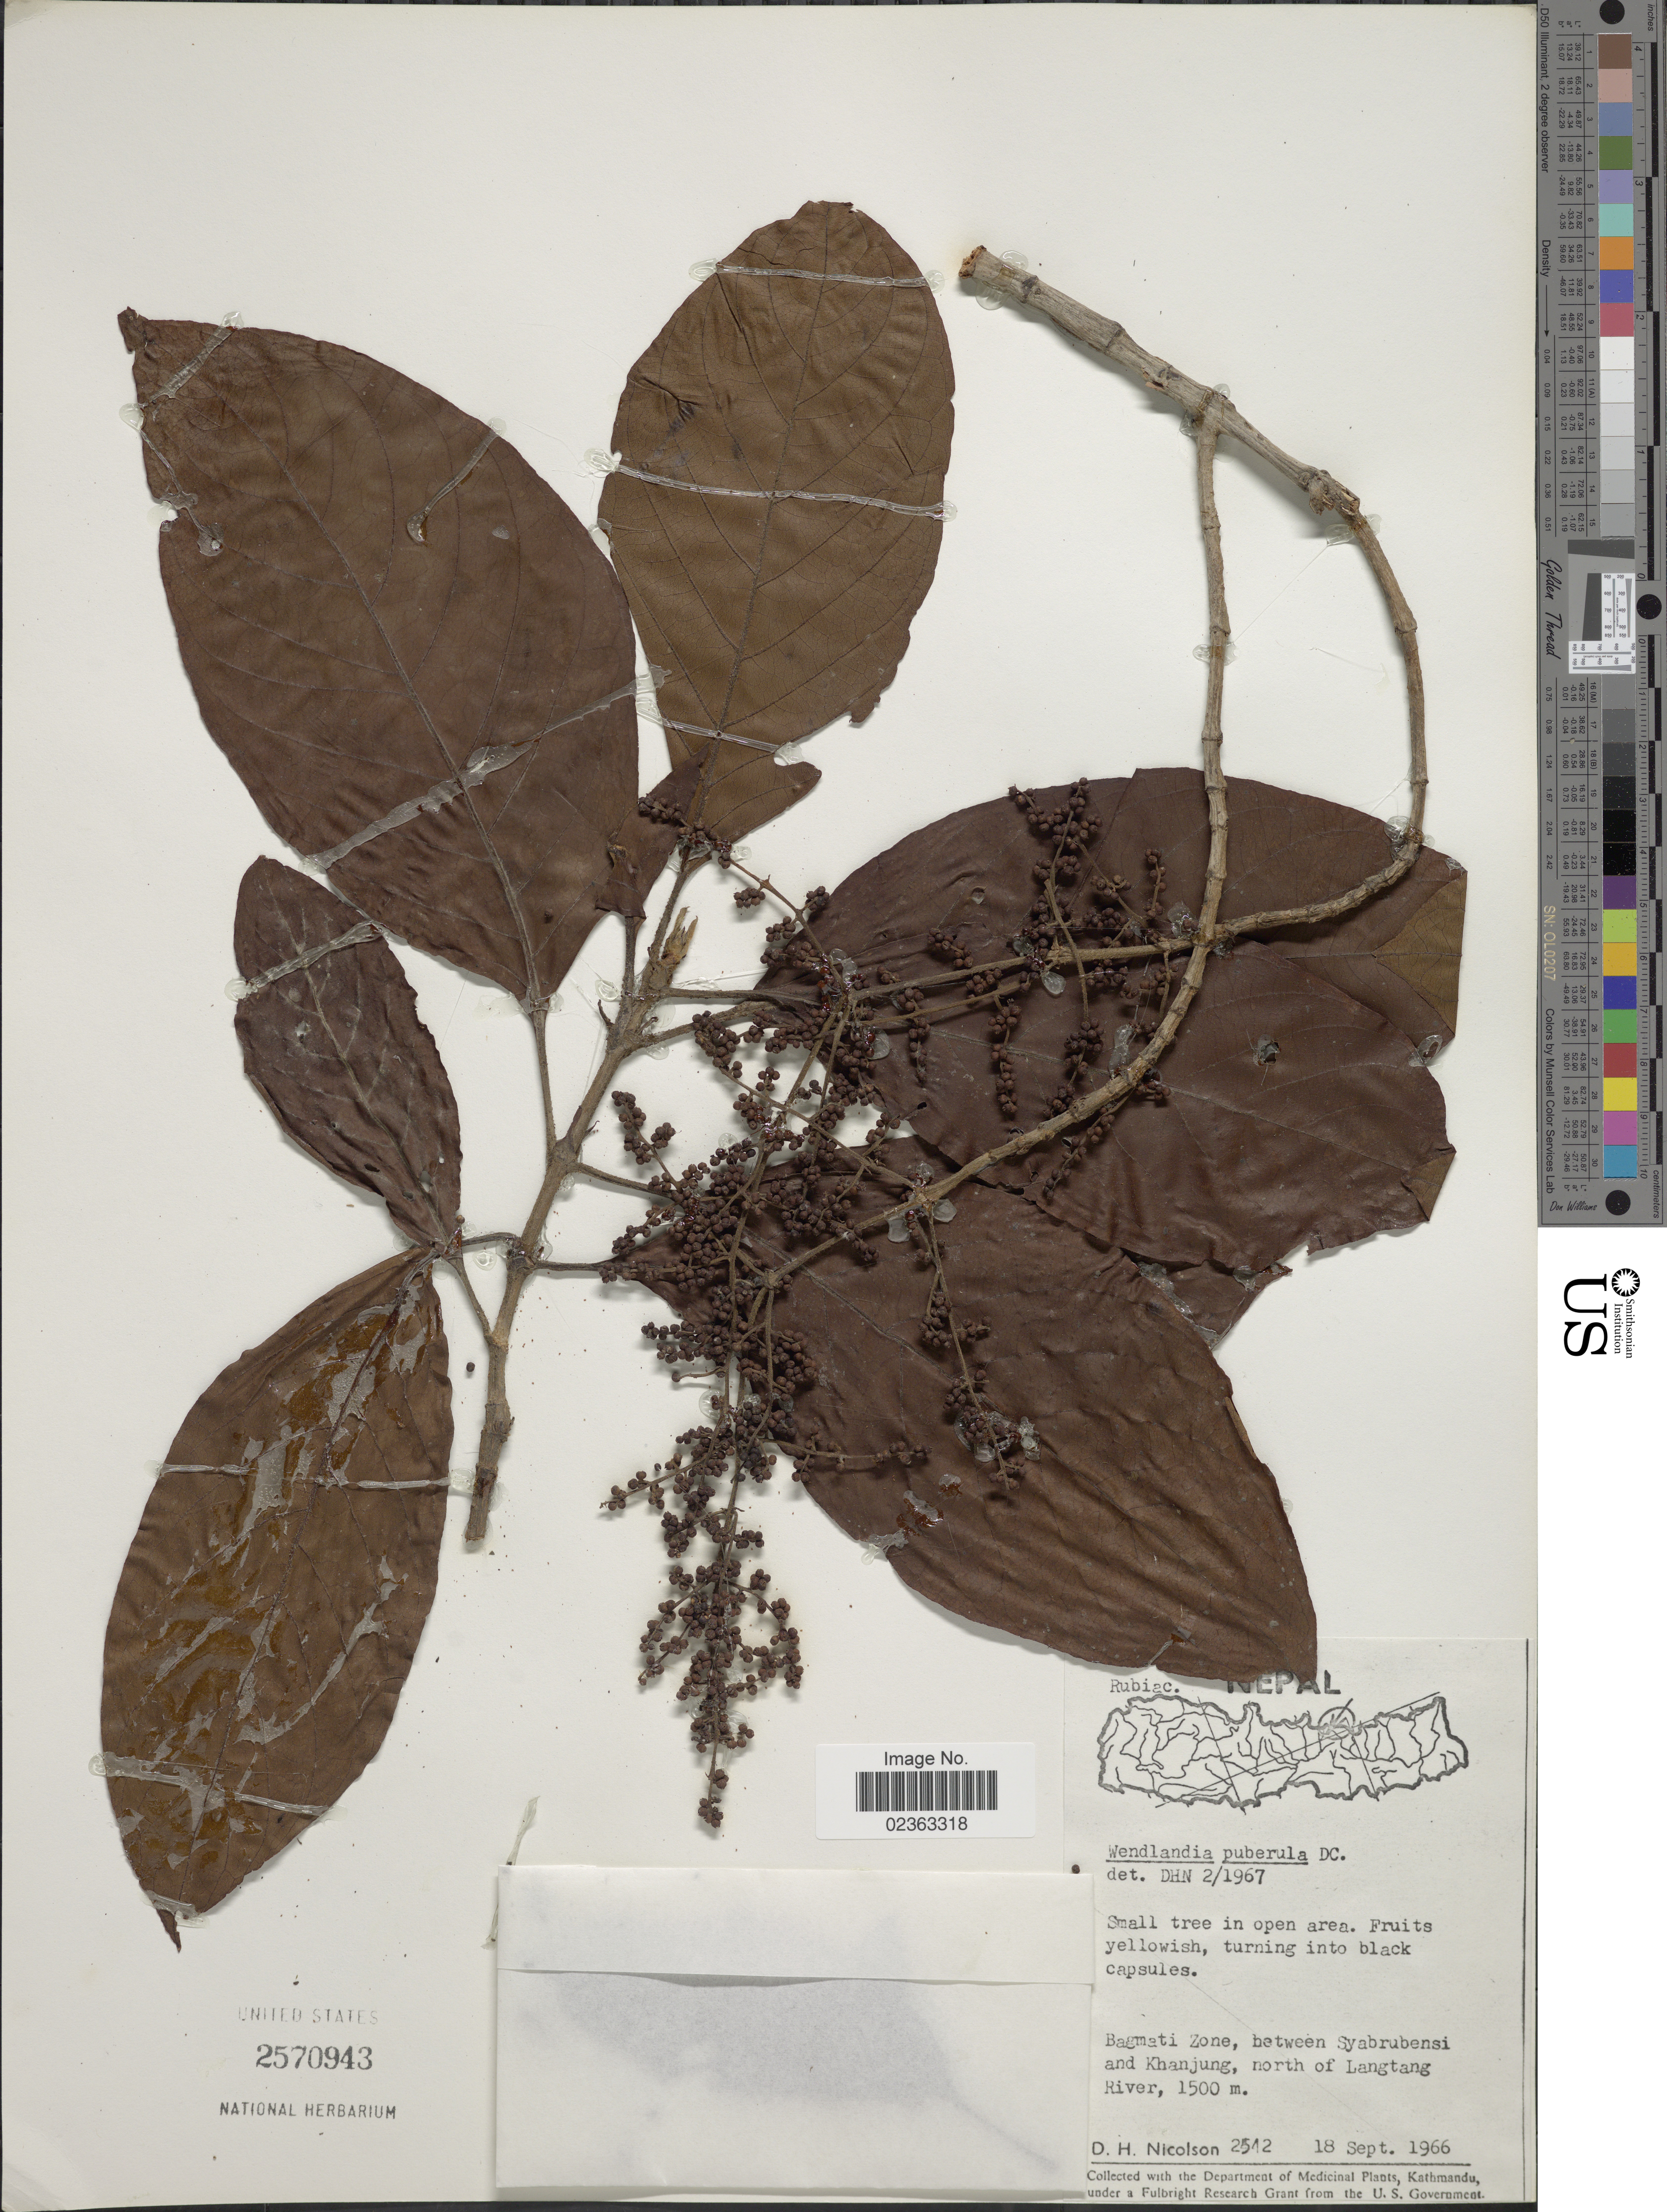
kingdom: Plantae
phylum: Tracheophyta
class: Magnoliopsida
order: Gentianales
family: Rubiaceae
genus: Wendlandia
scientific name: Wendlandia puberula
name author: DC.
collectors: D. H. Nicolson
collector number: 2542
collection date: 1966-09-18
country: Nepal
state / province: Bagmati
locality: Bagmati Zone, between Syabrubensi and Khanjung, north of Langtang River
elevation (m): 1500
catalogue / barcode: US 2570943